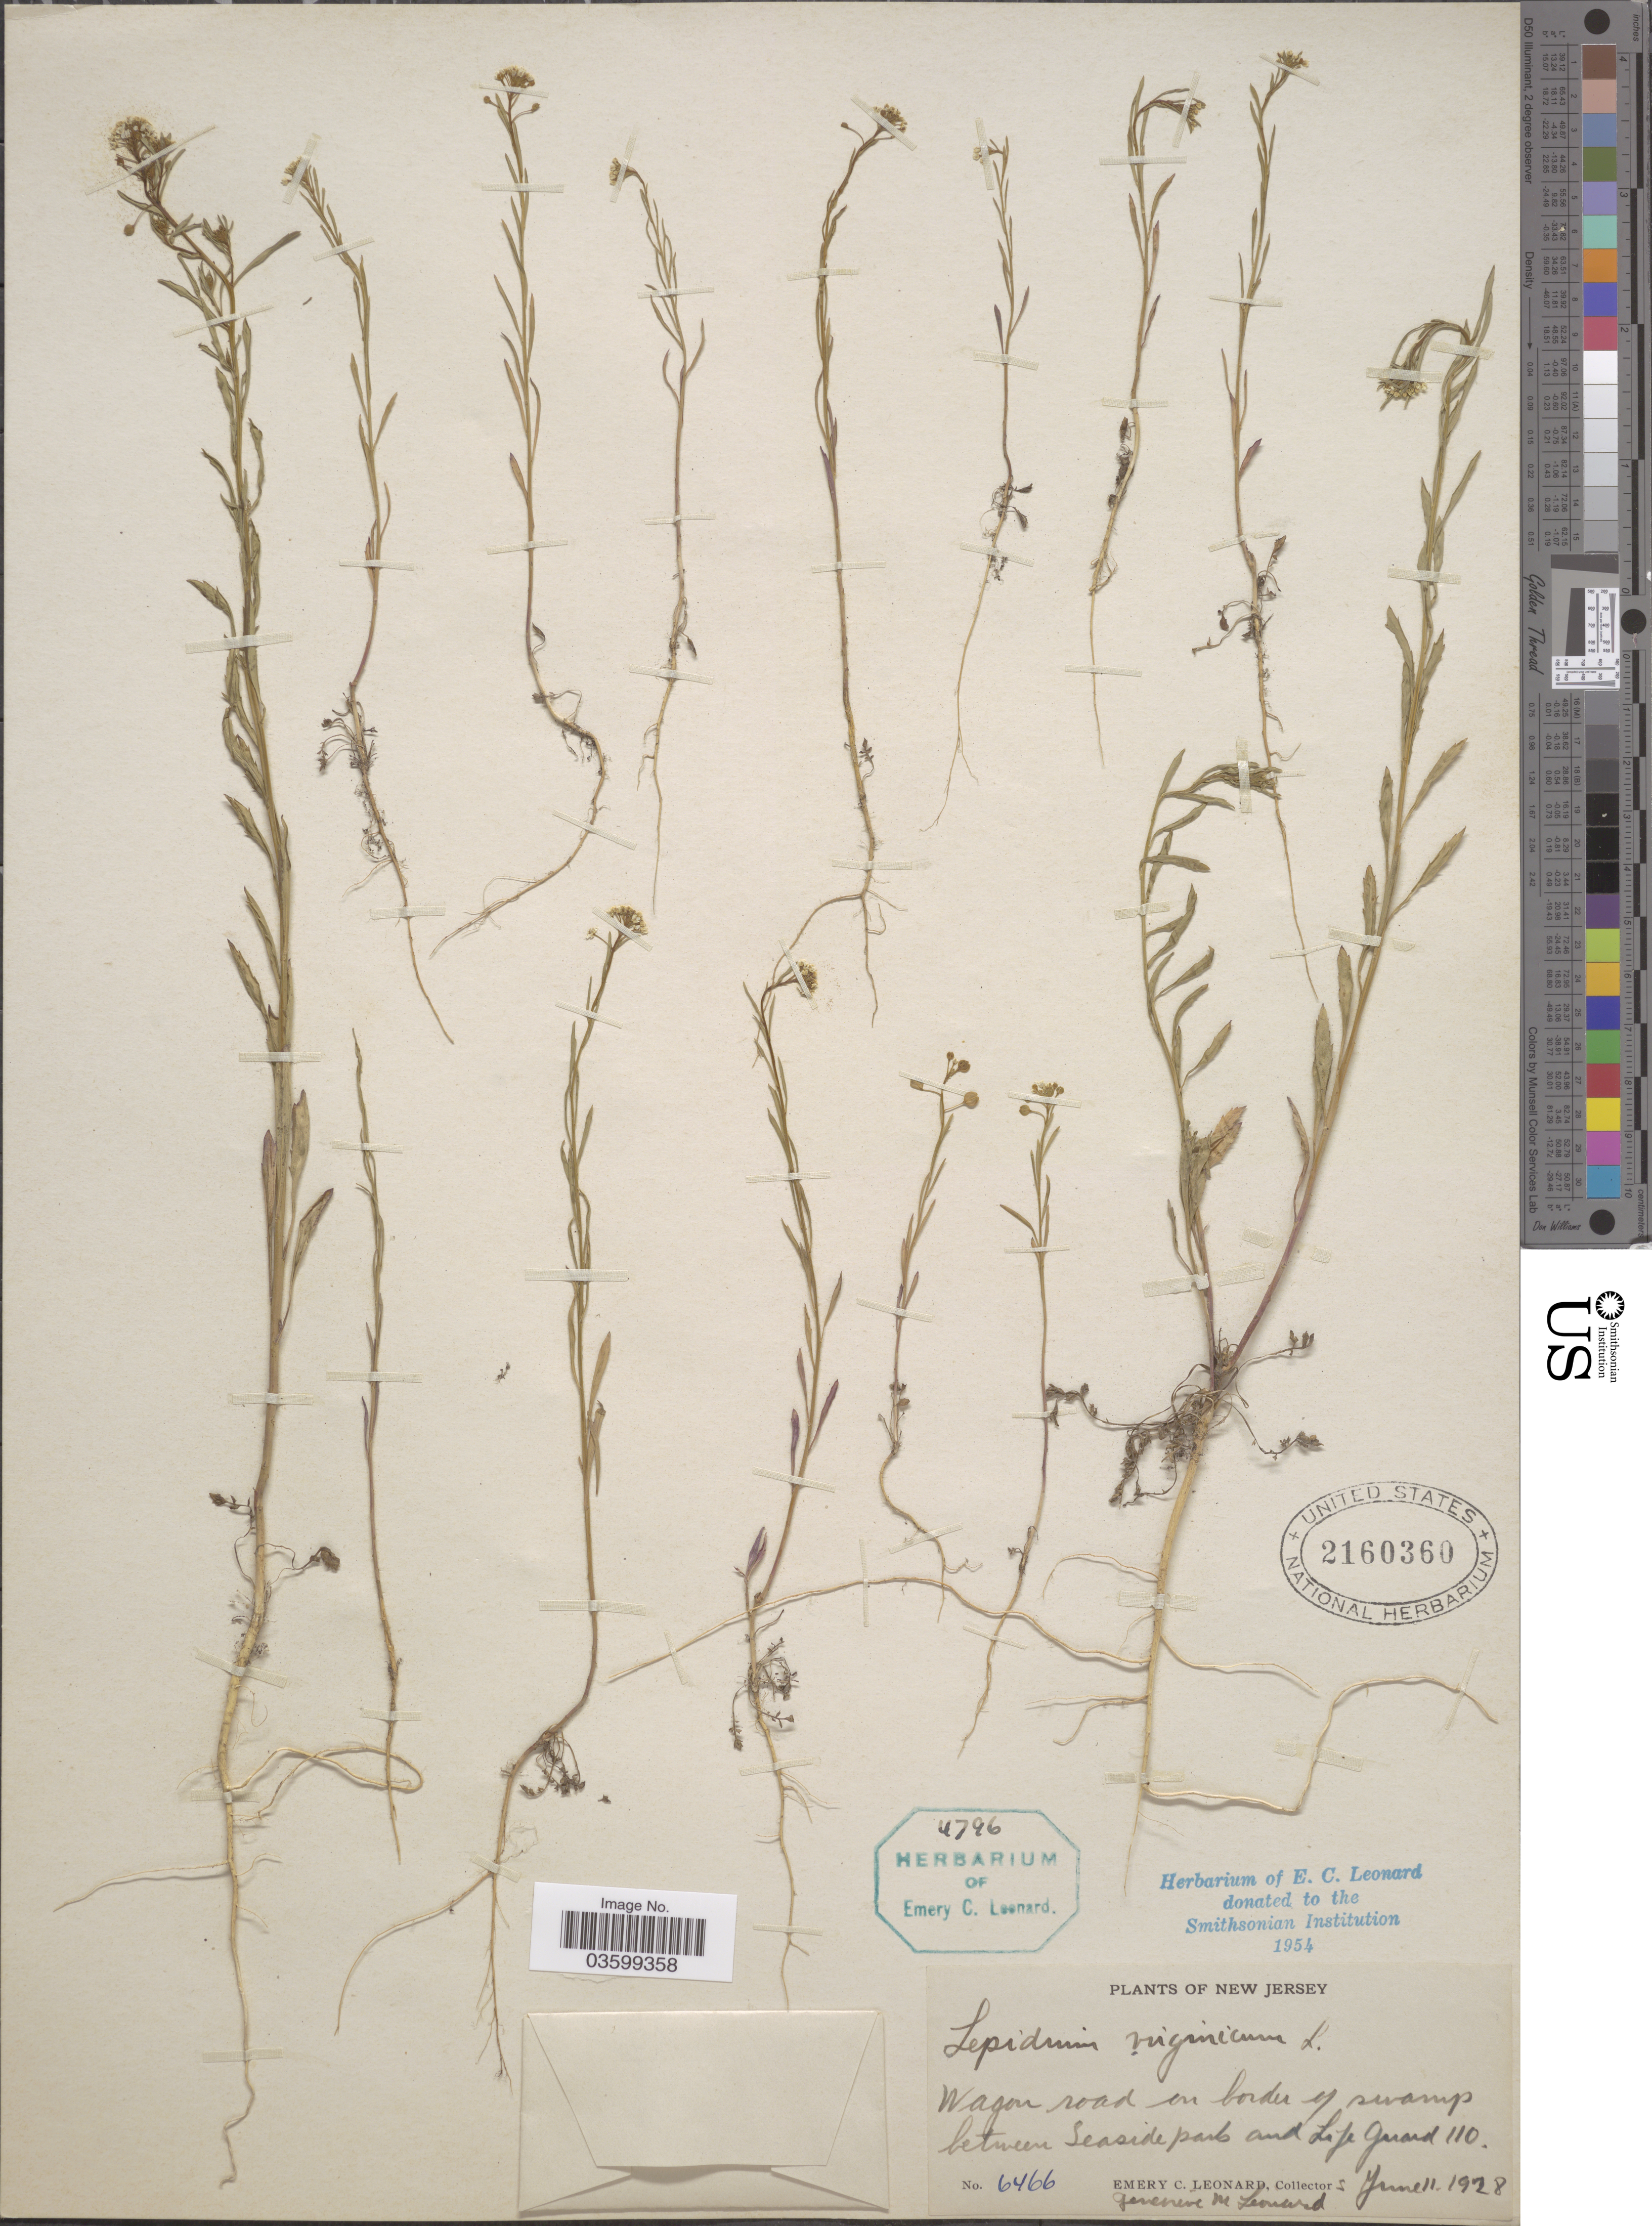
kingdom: Plantae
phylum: Tracheophyta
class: Magnoliopsida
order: Brassicales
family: Brassicaceae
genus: Lepidium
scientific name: Lepidium virginicum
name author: L.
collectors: E. C. Leonard & G. M. Leonard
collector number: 6466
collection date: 1928-06-11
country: United States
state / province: New Jersey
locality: Wagon road on border of swamp between Seaside park and Life Guard.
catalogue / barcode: US 2160360